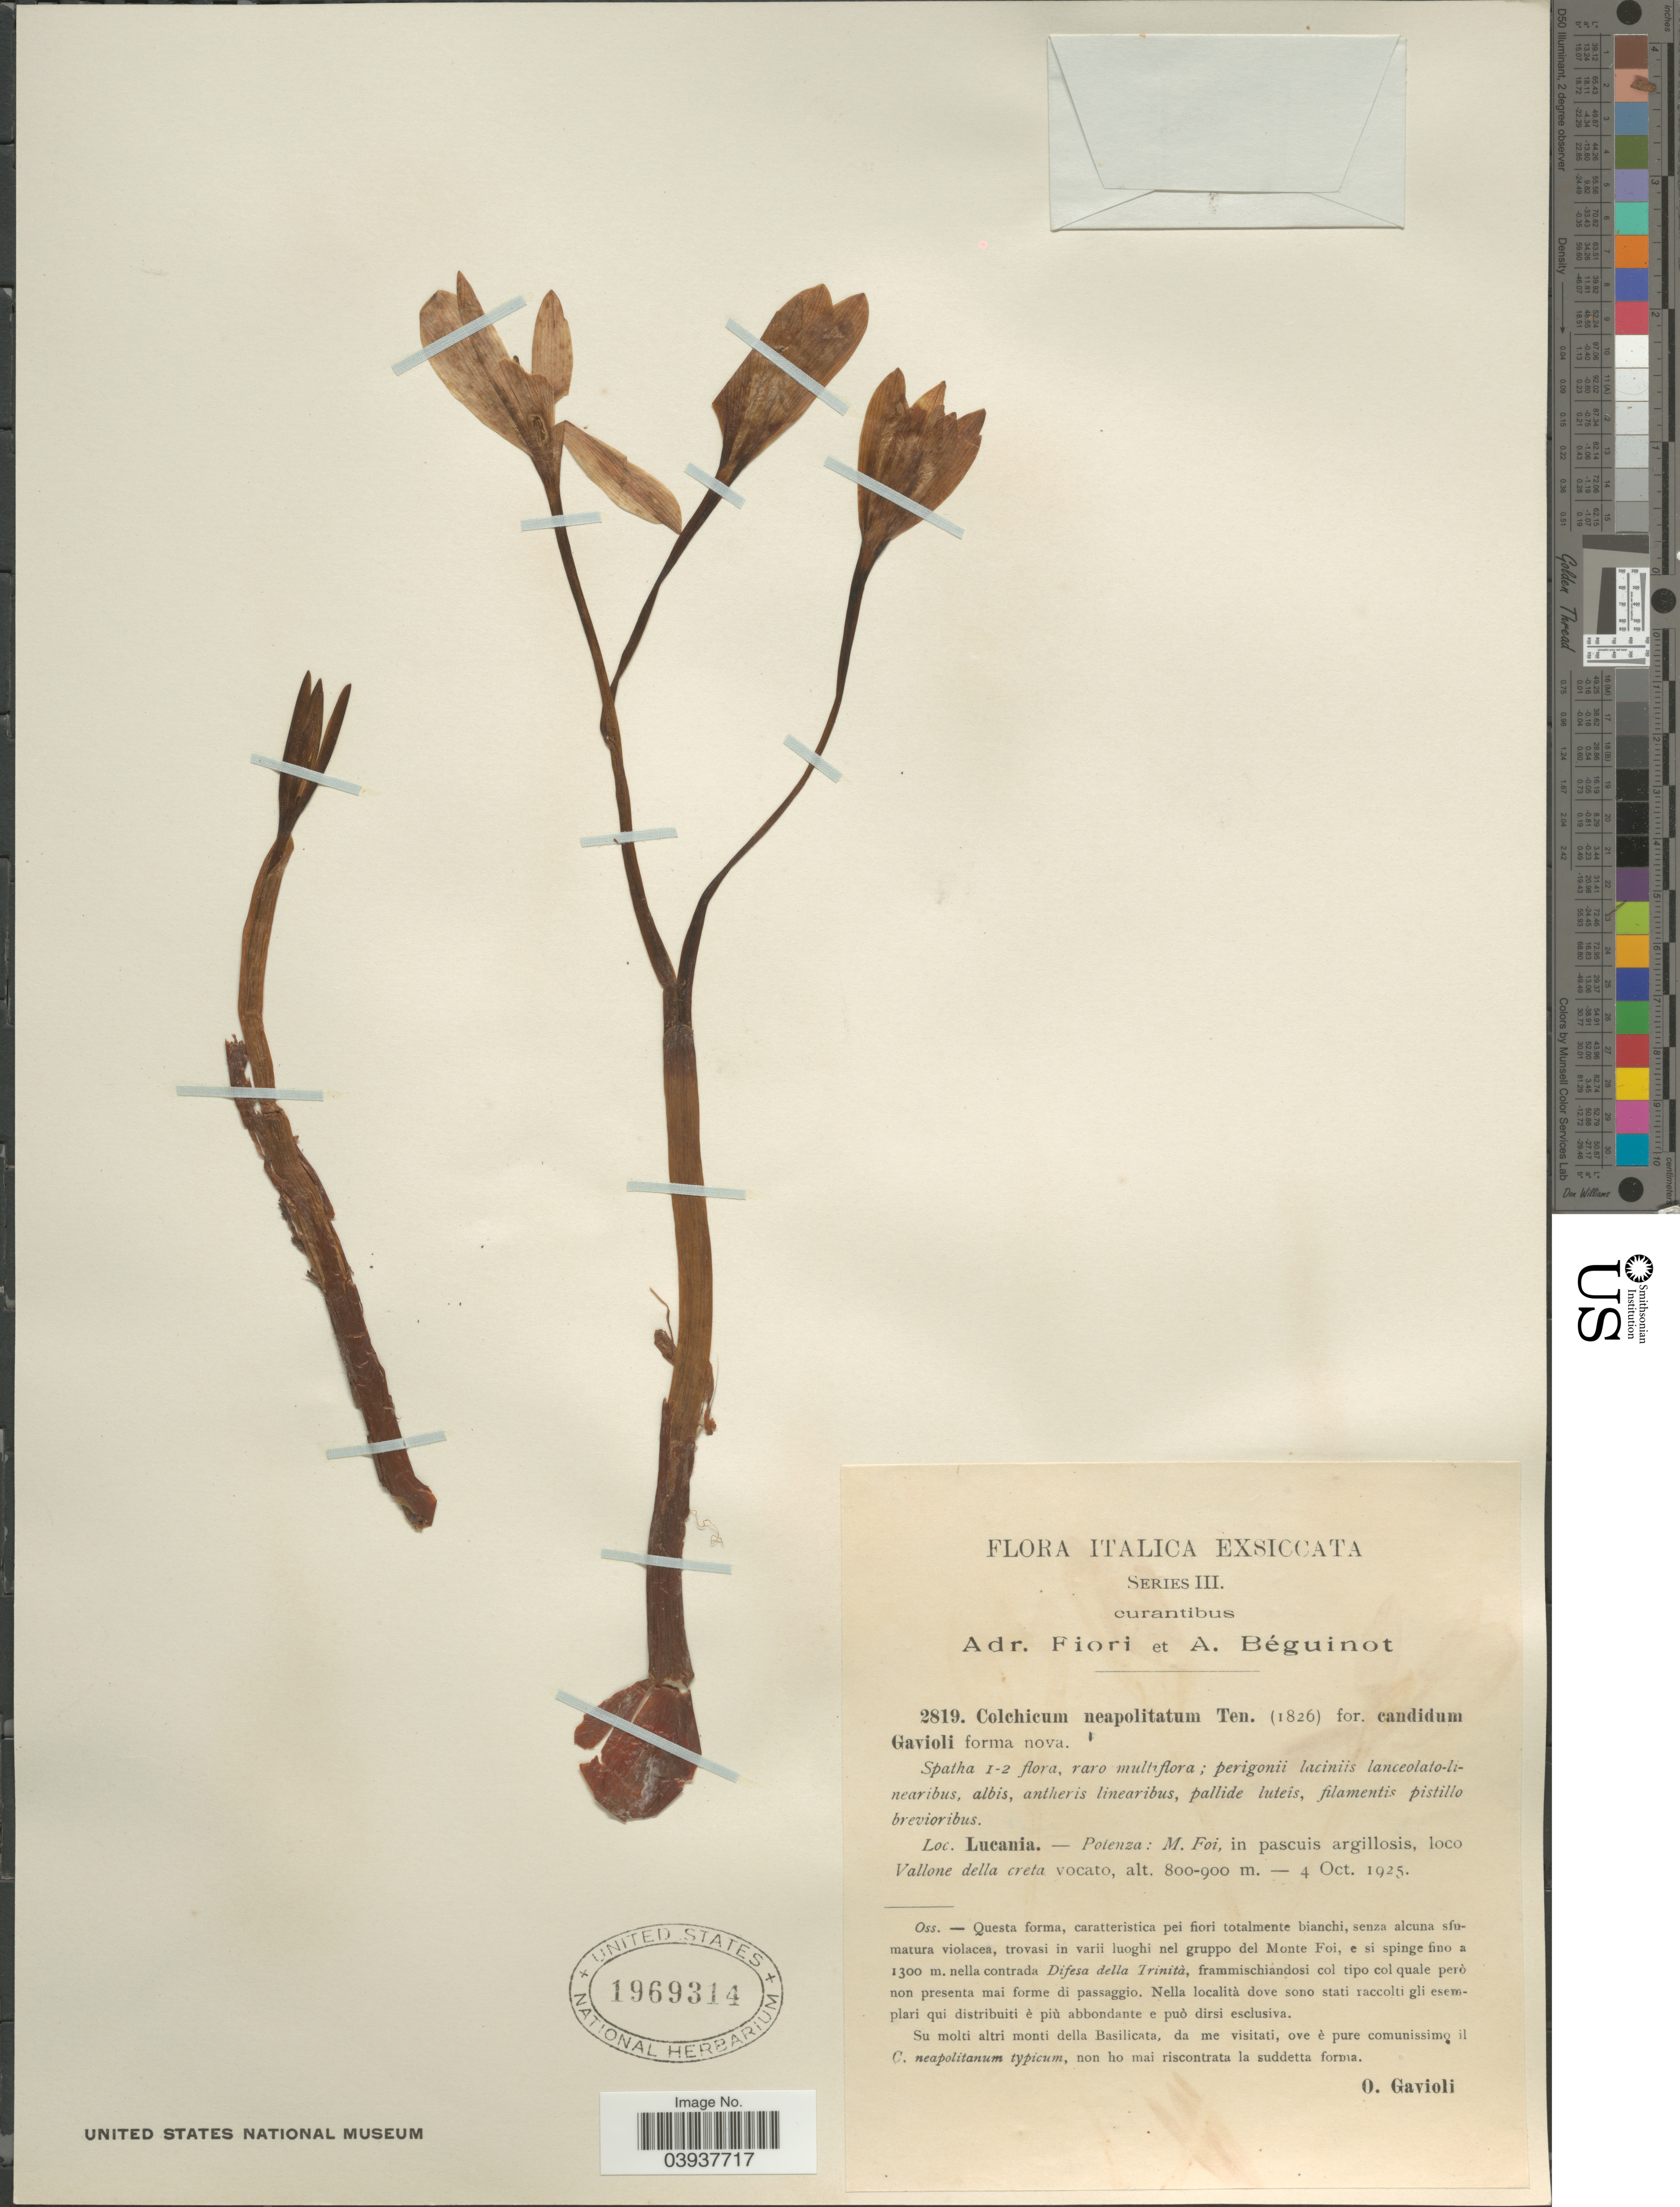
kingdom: Plantae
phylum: Tracheophyta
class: Liliopsida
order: Liliales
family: Colchicaceae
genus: Colchicum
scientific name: Colchicum neapolitanum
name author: Orph. ex Nyman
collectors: O. Gavioli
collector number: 2819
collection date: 1925-10-04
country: Italy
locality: Italica. Lucania - Polenza: M. Foi, in pascuis argillosis, loco Vallone della creta vocato.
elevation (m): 800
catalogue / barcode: US 1969314